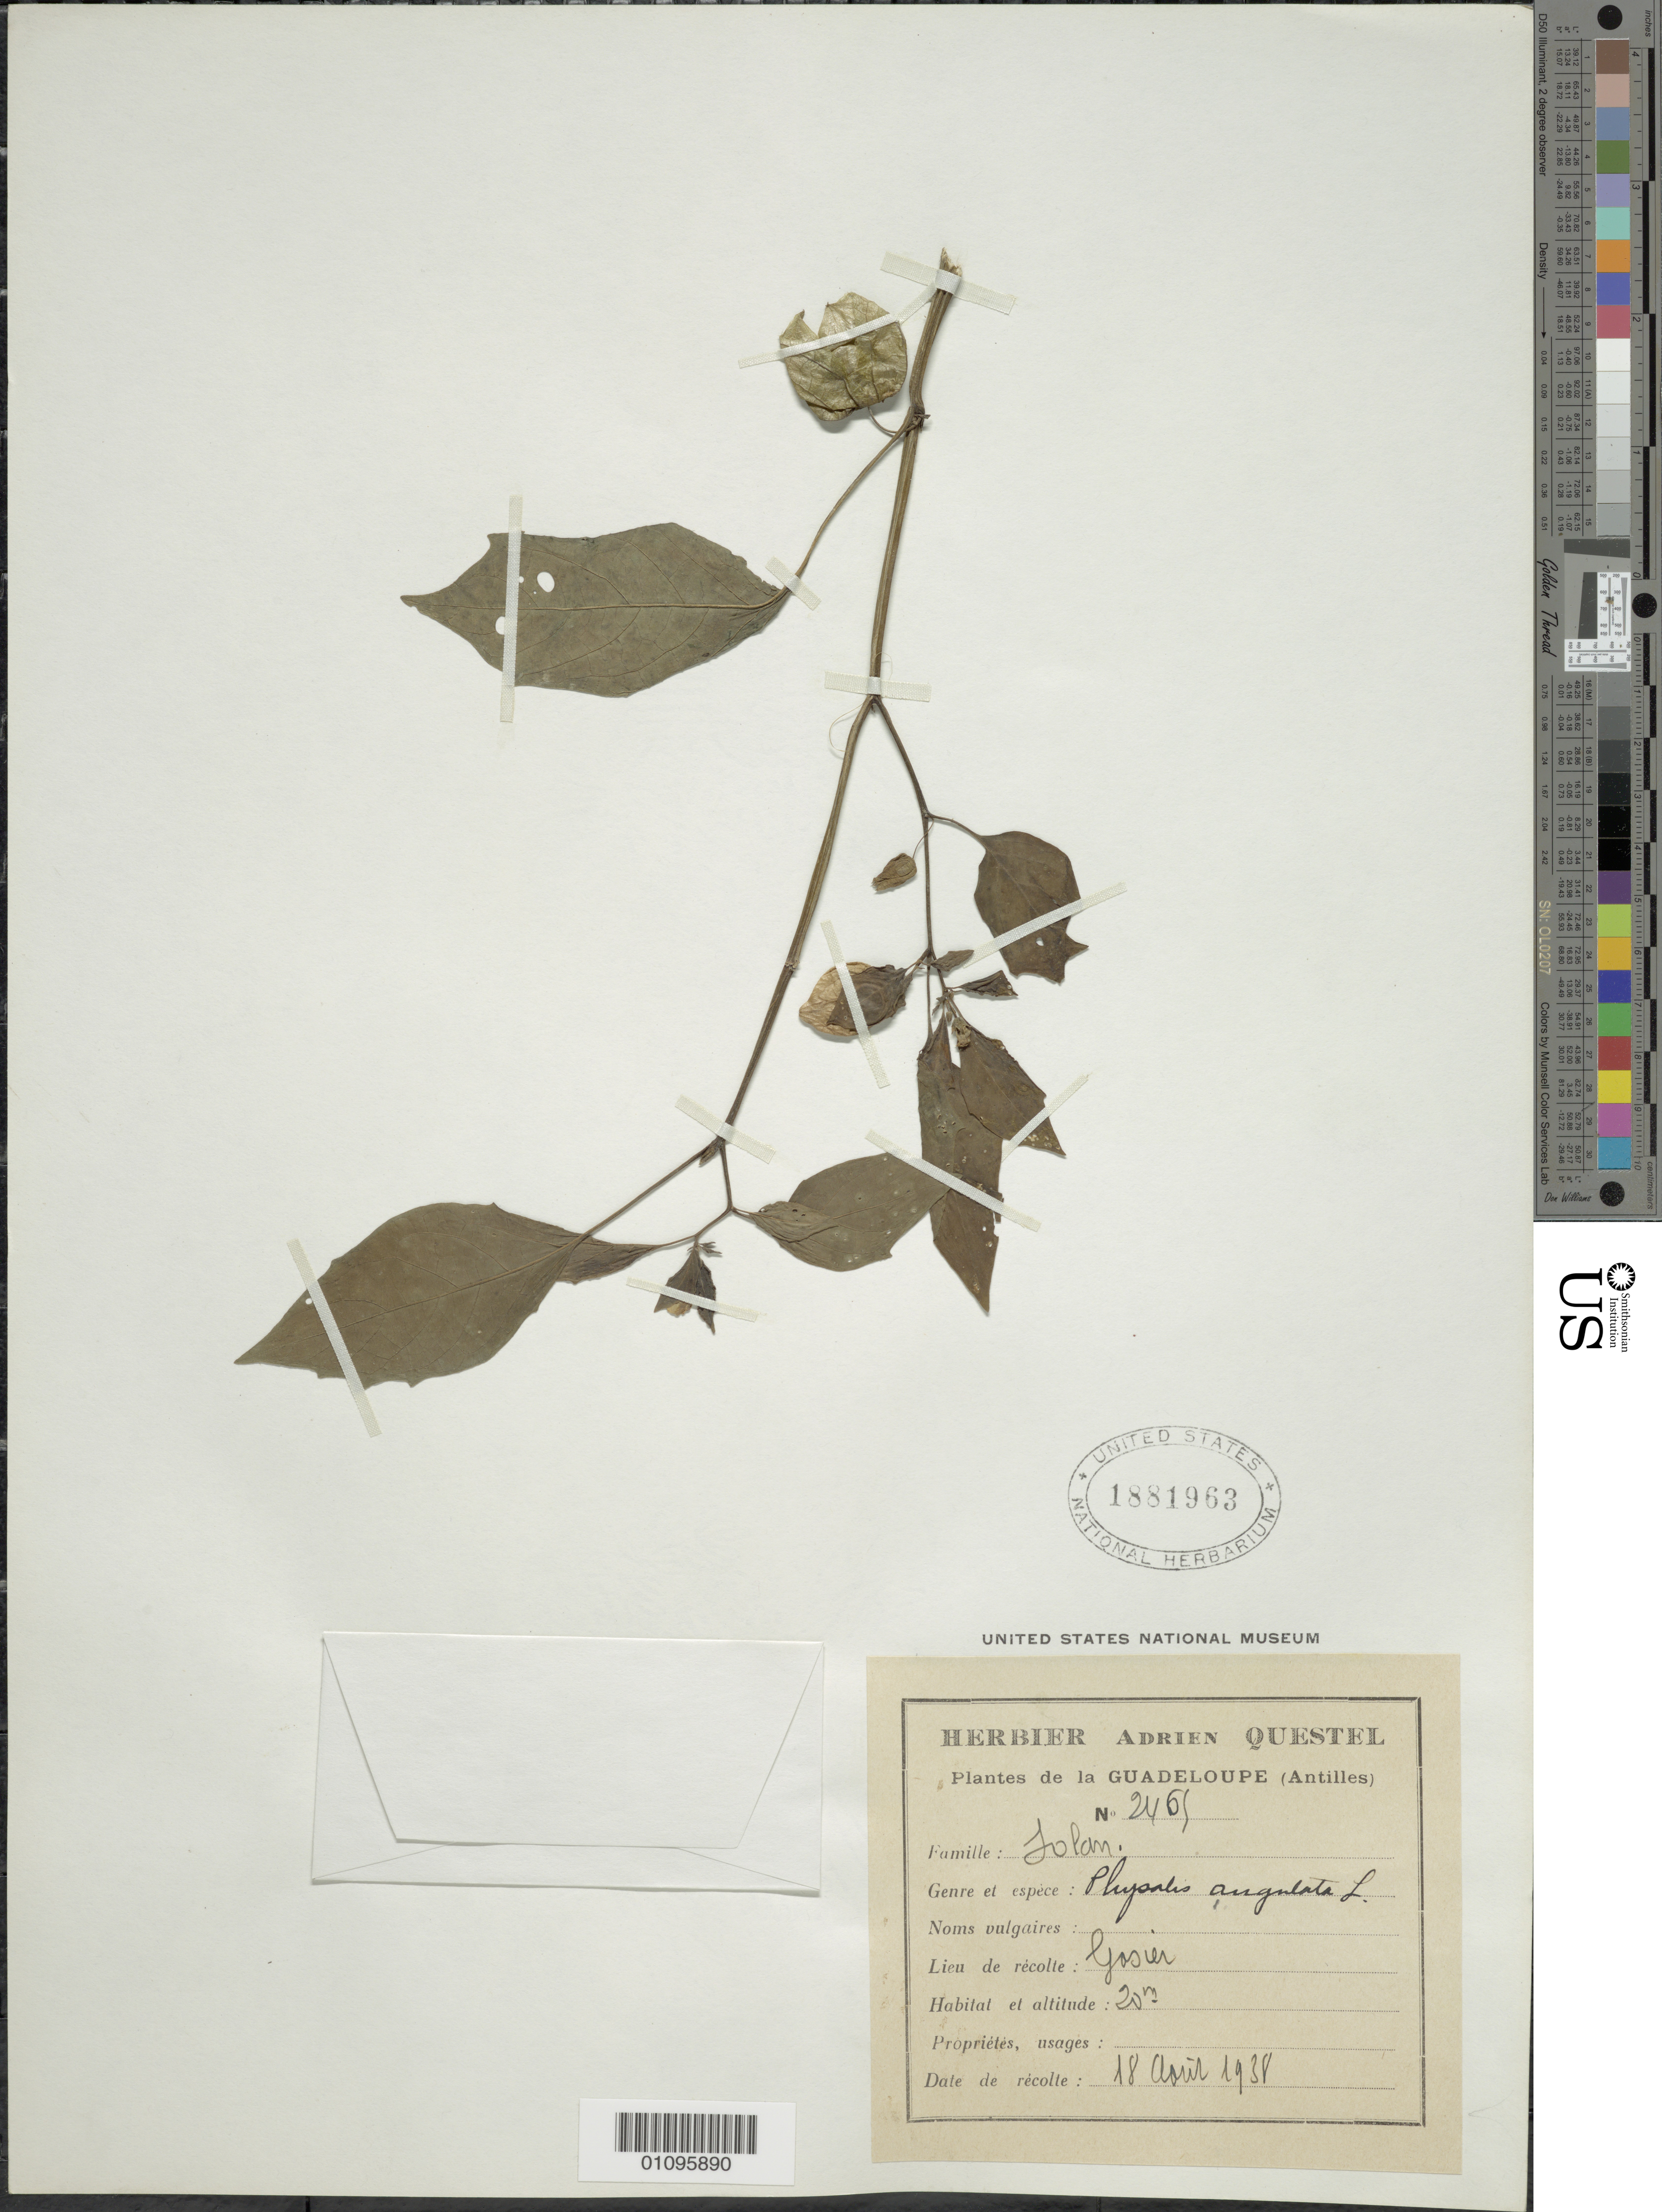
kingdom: Plantae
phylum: Tracheophyta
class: Magnoliopsida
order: Solanales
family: Solanaceae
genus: Physalis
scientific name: Physalis angulata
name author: L.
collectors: A. Questel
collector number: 2465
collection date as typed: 18 Apr 1938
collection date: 1938-04-18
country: Guadeloupe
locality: Gosier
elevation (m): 20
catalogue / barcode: US 1881693